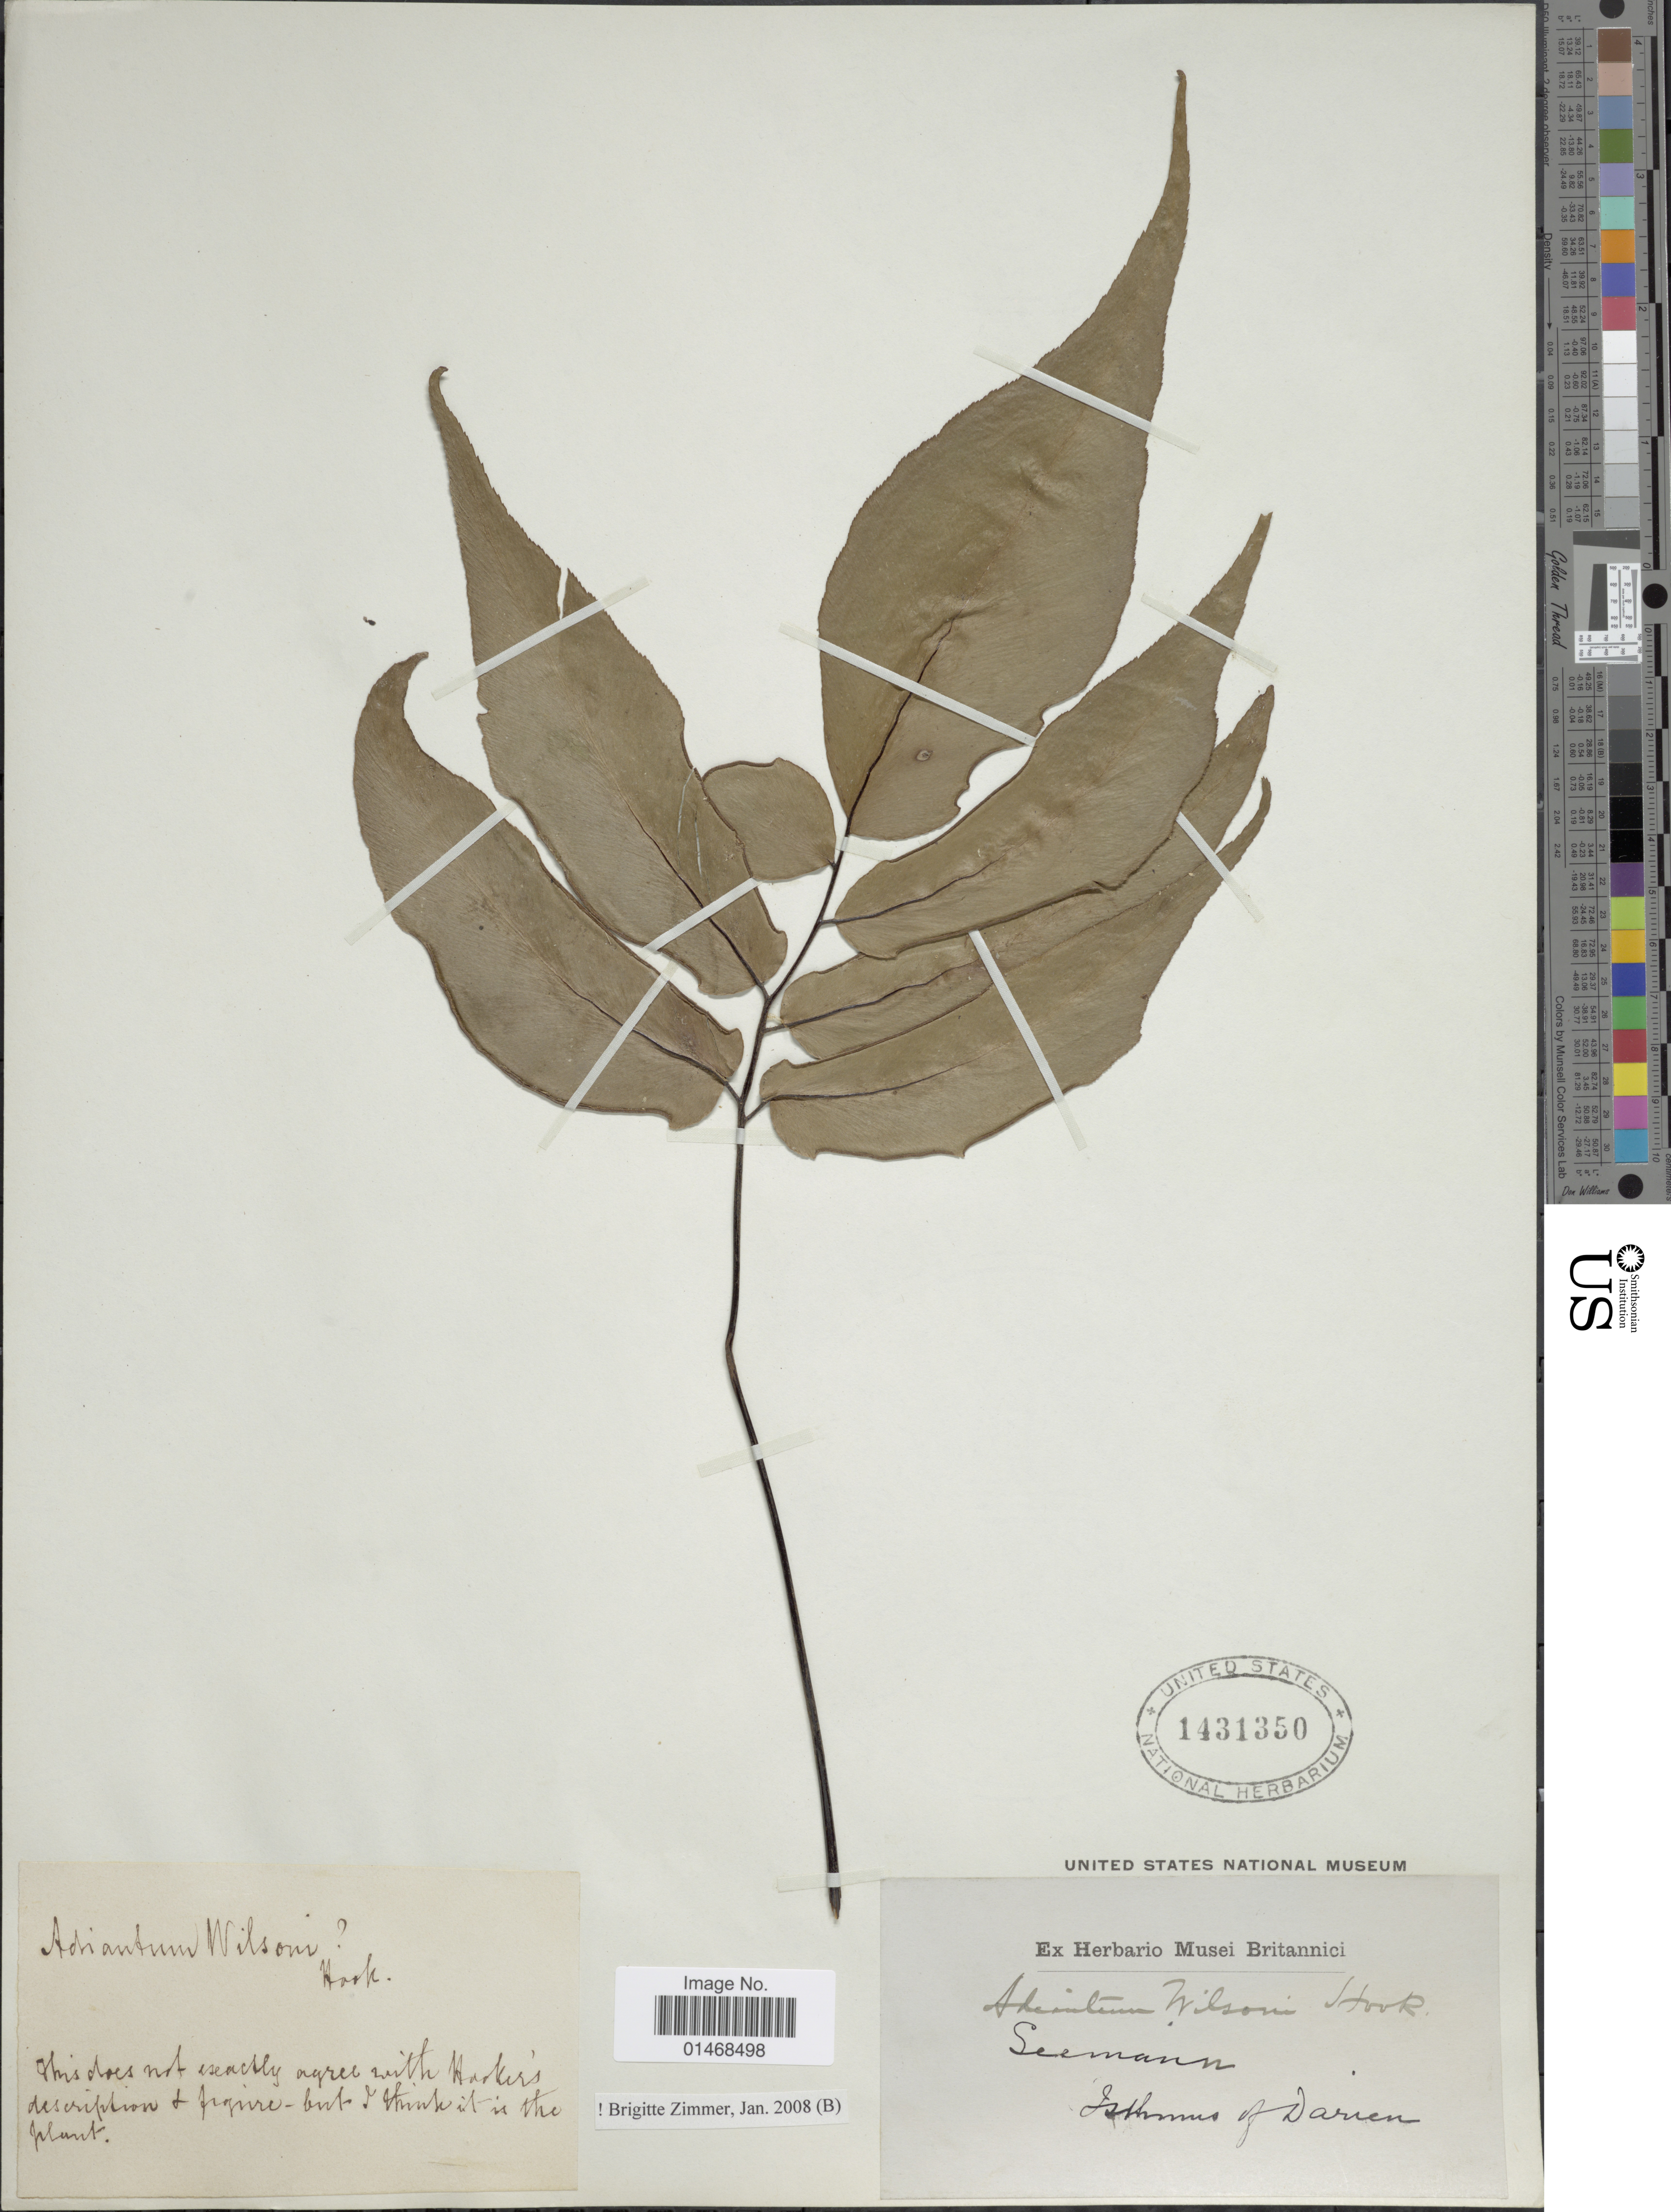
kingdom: Plantae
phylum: Tracheophyta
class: Polypodiopsida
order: Polypodiales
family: Pteridaceae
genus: Adiantum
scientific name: Adiantum wilsonii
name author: Hook.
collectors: -. Seemann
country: Panama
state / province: Darién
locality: Isthmus of Darien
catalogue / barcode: US 1431350